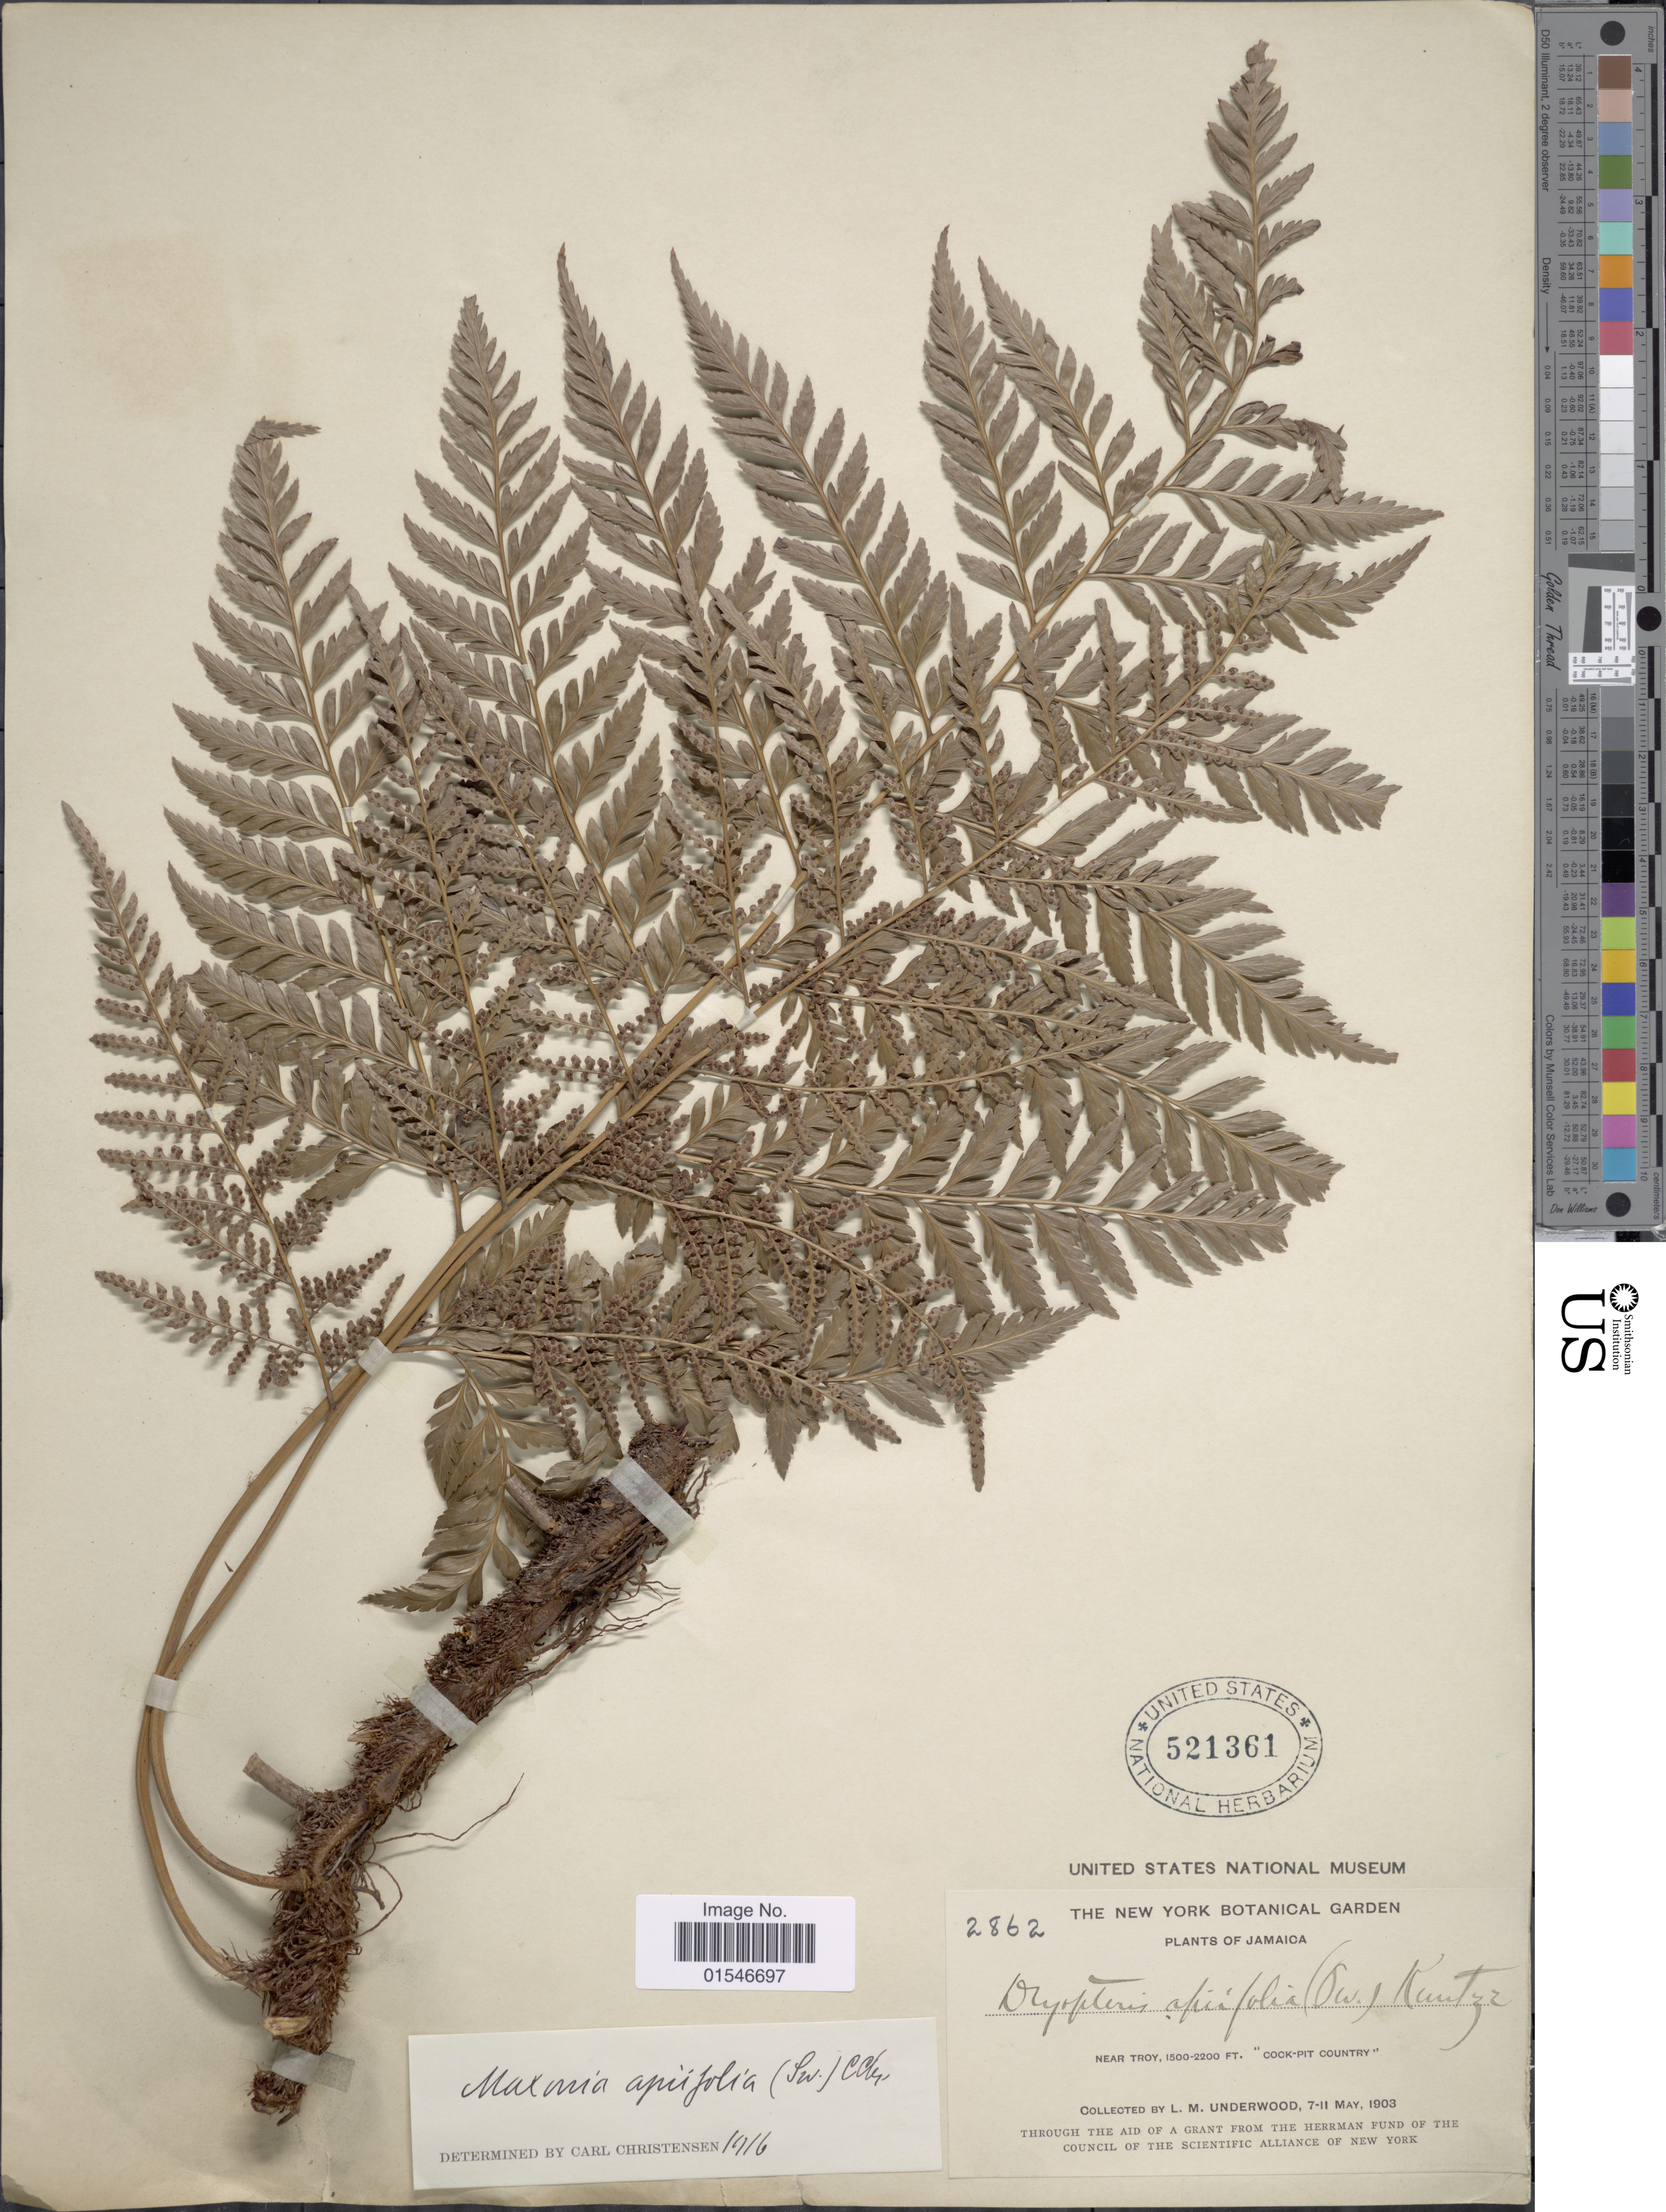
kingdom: Plantae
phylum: Tracheophyta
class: Polypodiopsida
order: Polypodiales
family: Dryopteridaceae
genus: Maxonia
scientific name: Maxonia apiifolia var. apiifolia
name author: (Sw.) C. Chr.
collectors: L. M. Underwood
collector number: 2862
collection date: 1903-05-07/1903-05-11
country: Jamaica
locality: Near Troy, "Cockpit-Country"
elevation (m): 457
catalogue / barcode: US 521361